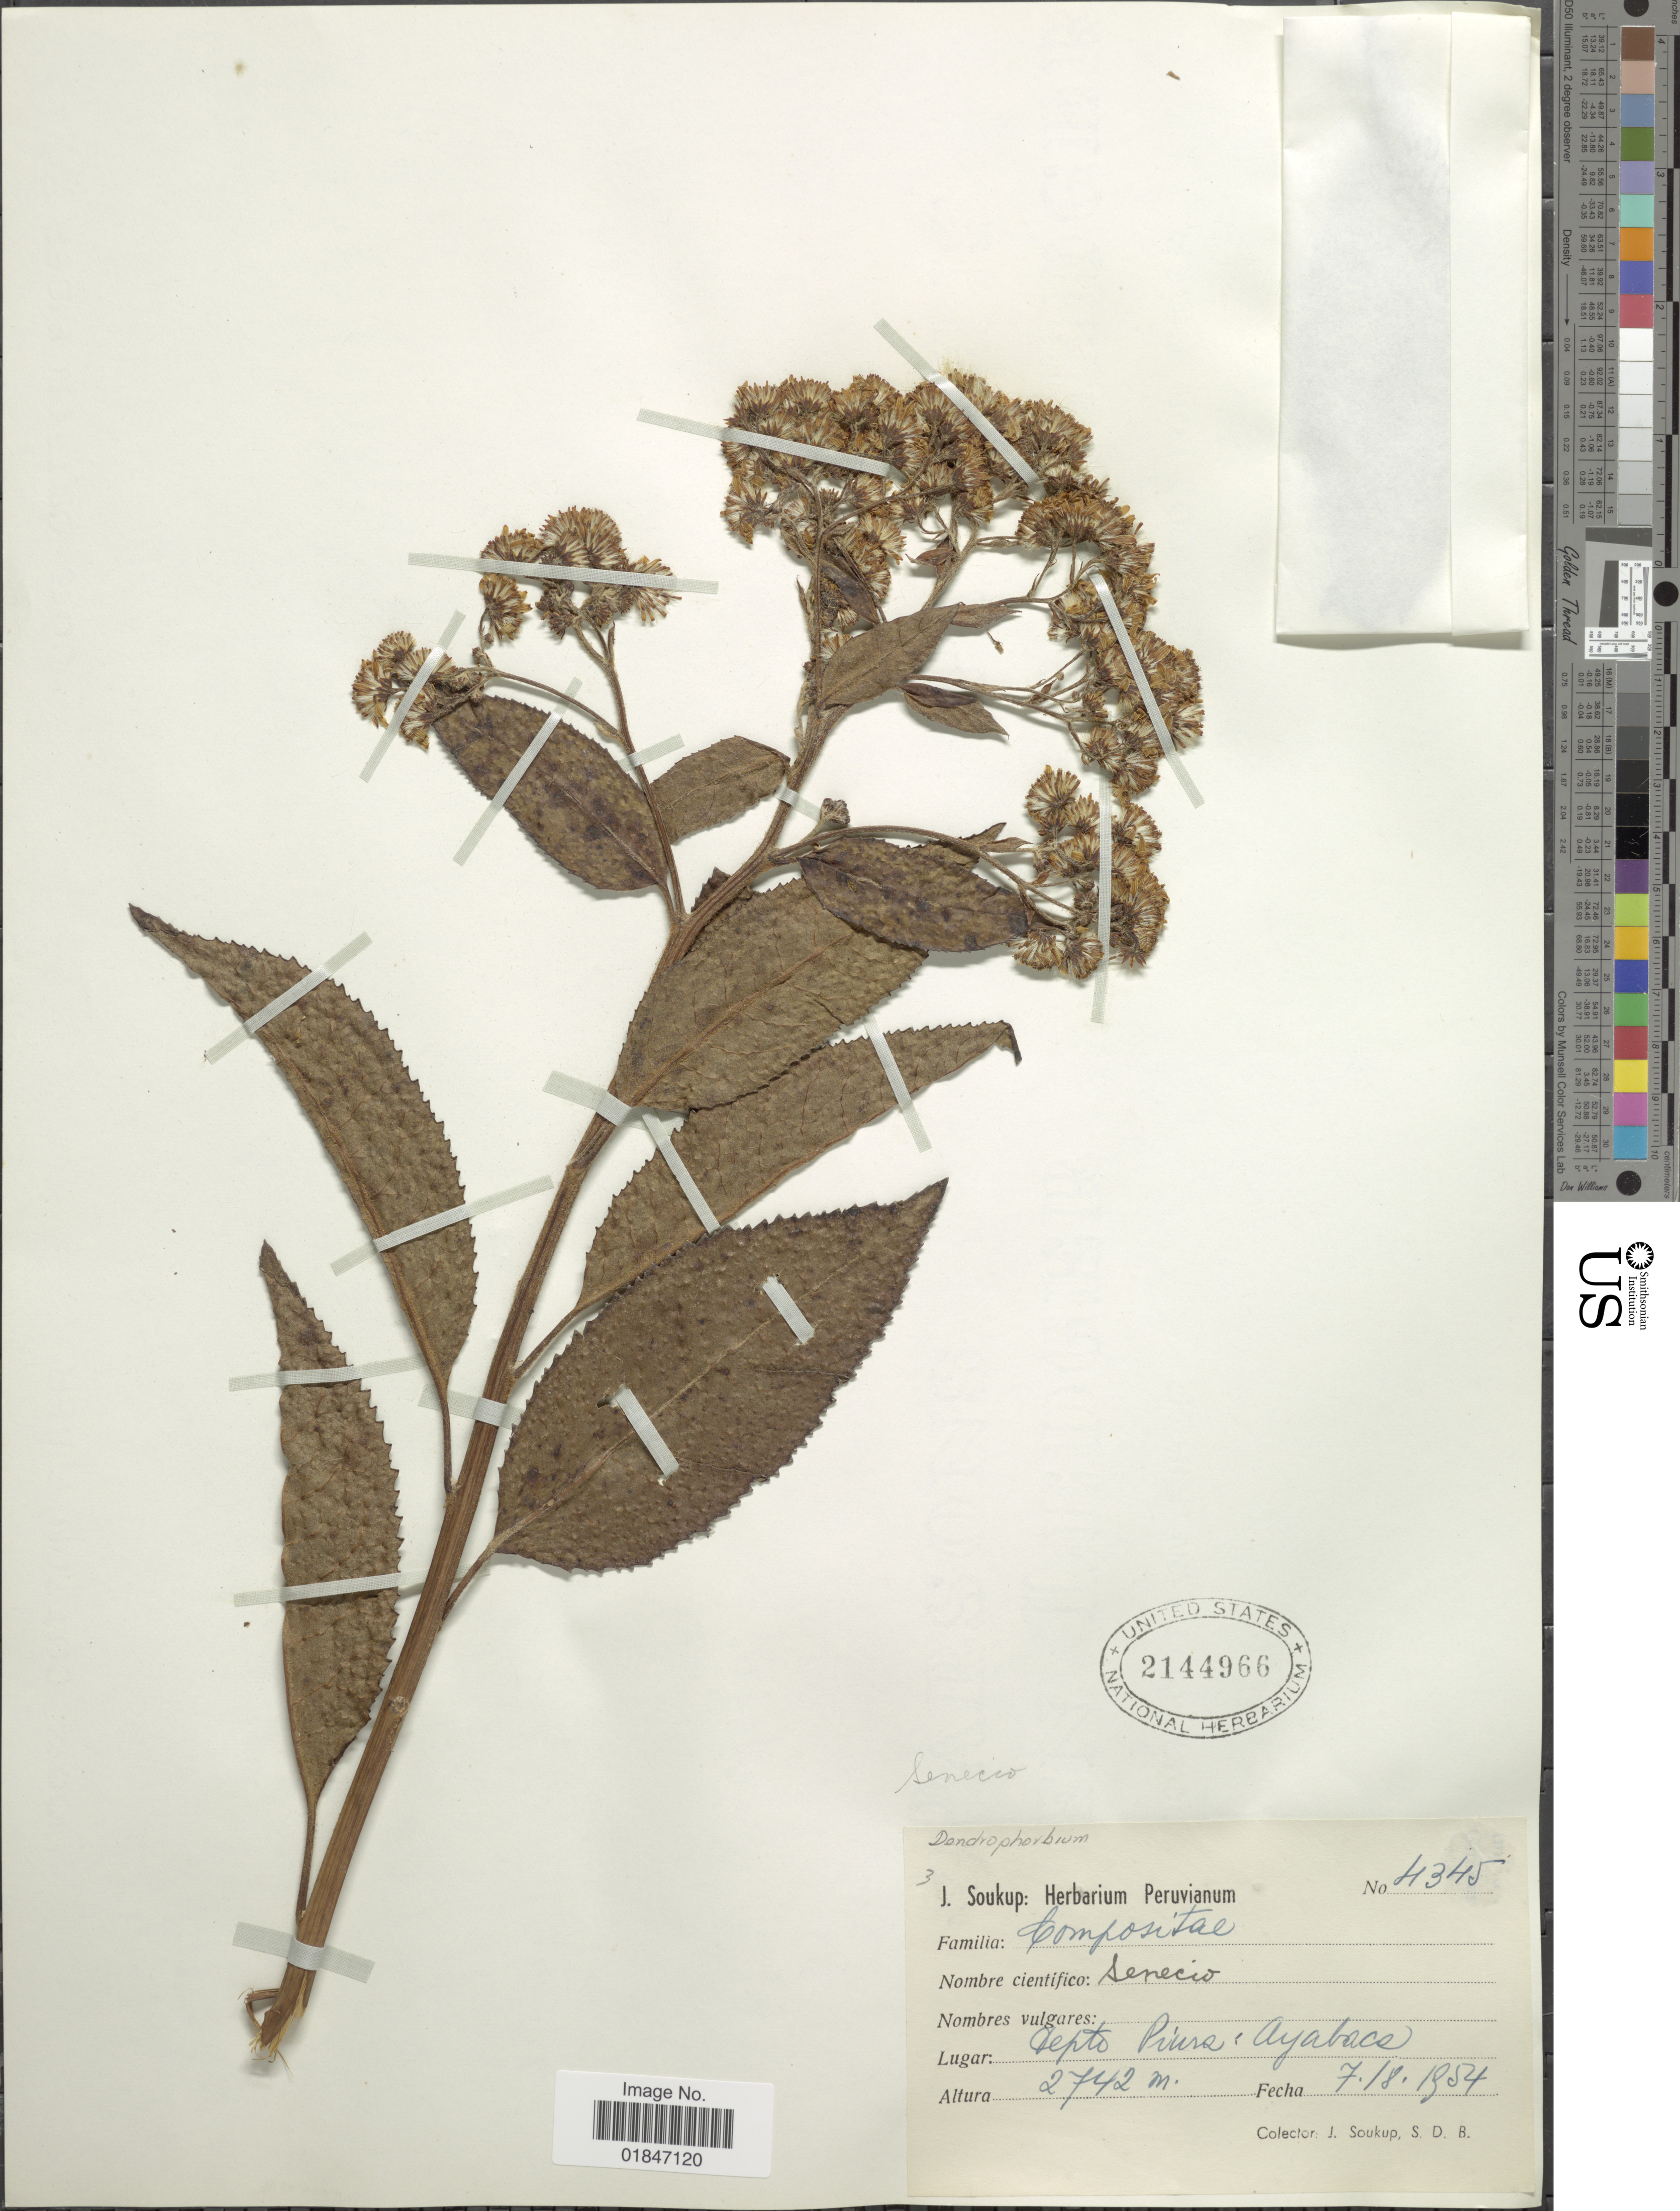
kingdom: Plantae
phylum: Tracheophyta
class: Magnoliopsida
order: Asterales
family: Asteraceae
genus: Dendrophorbium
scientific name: Dendrophorbium sp.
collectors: J. Soukup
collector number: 4345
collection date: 1954-07-18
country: Peru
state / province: Piura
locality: Depto. Piura: Ayabace.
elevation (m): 2742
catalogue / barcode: US 2144966